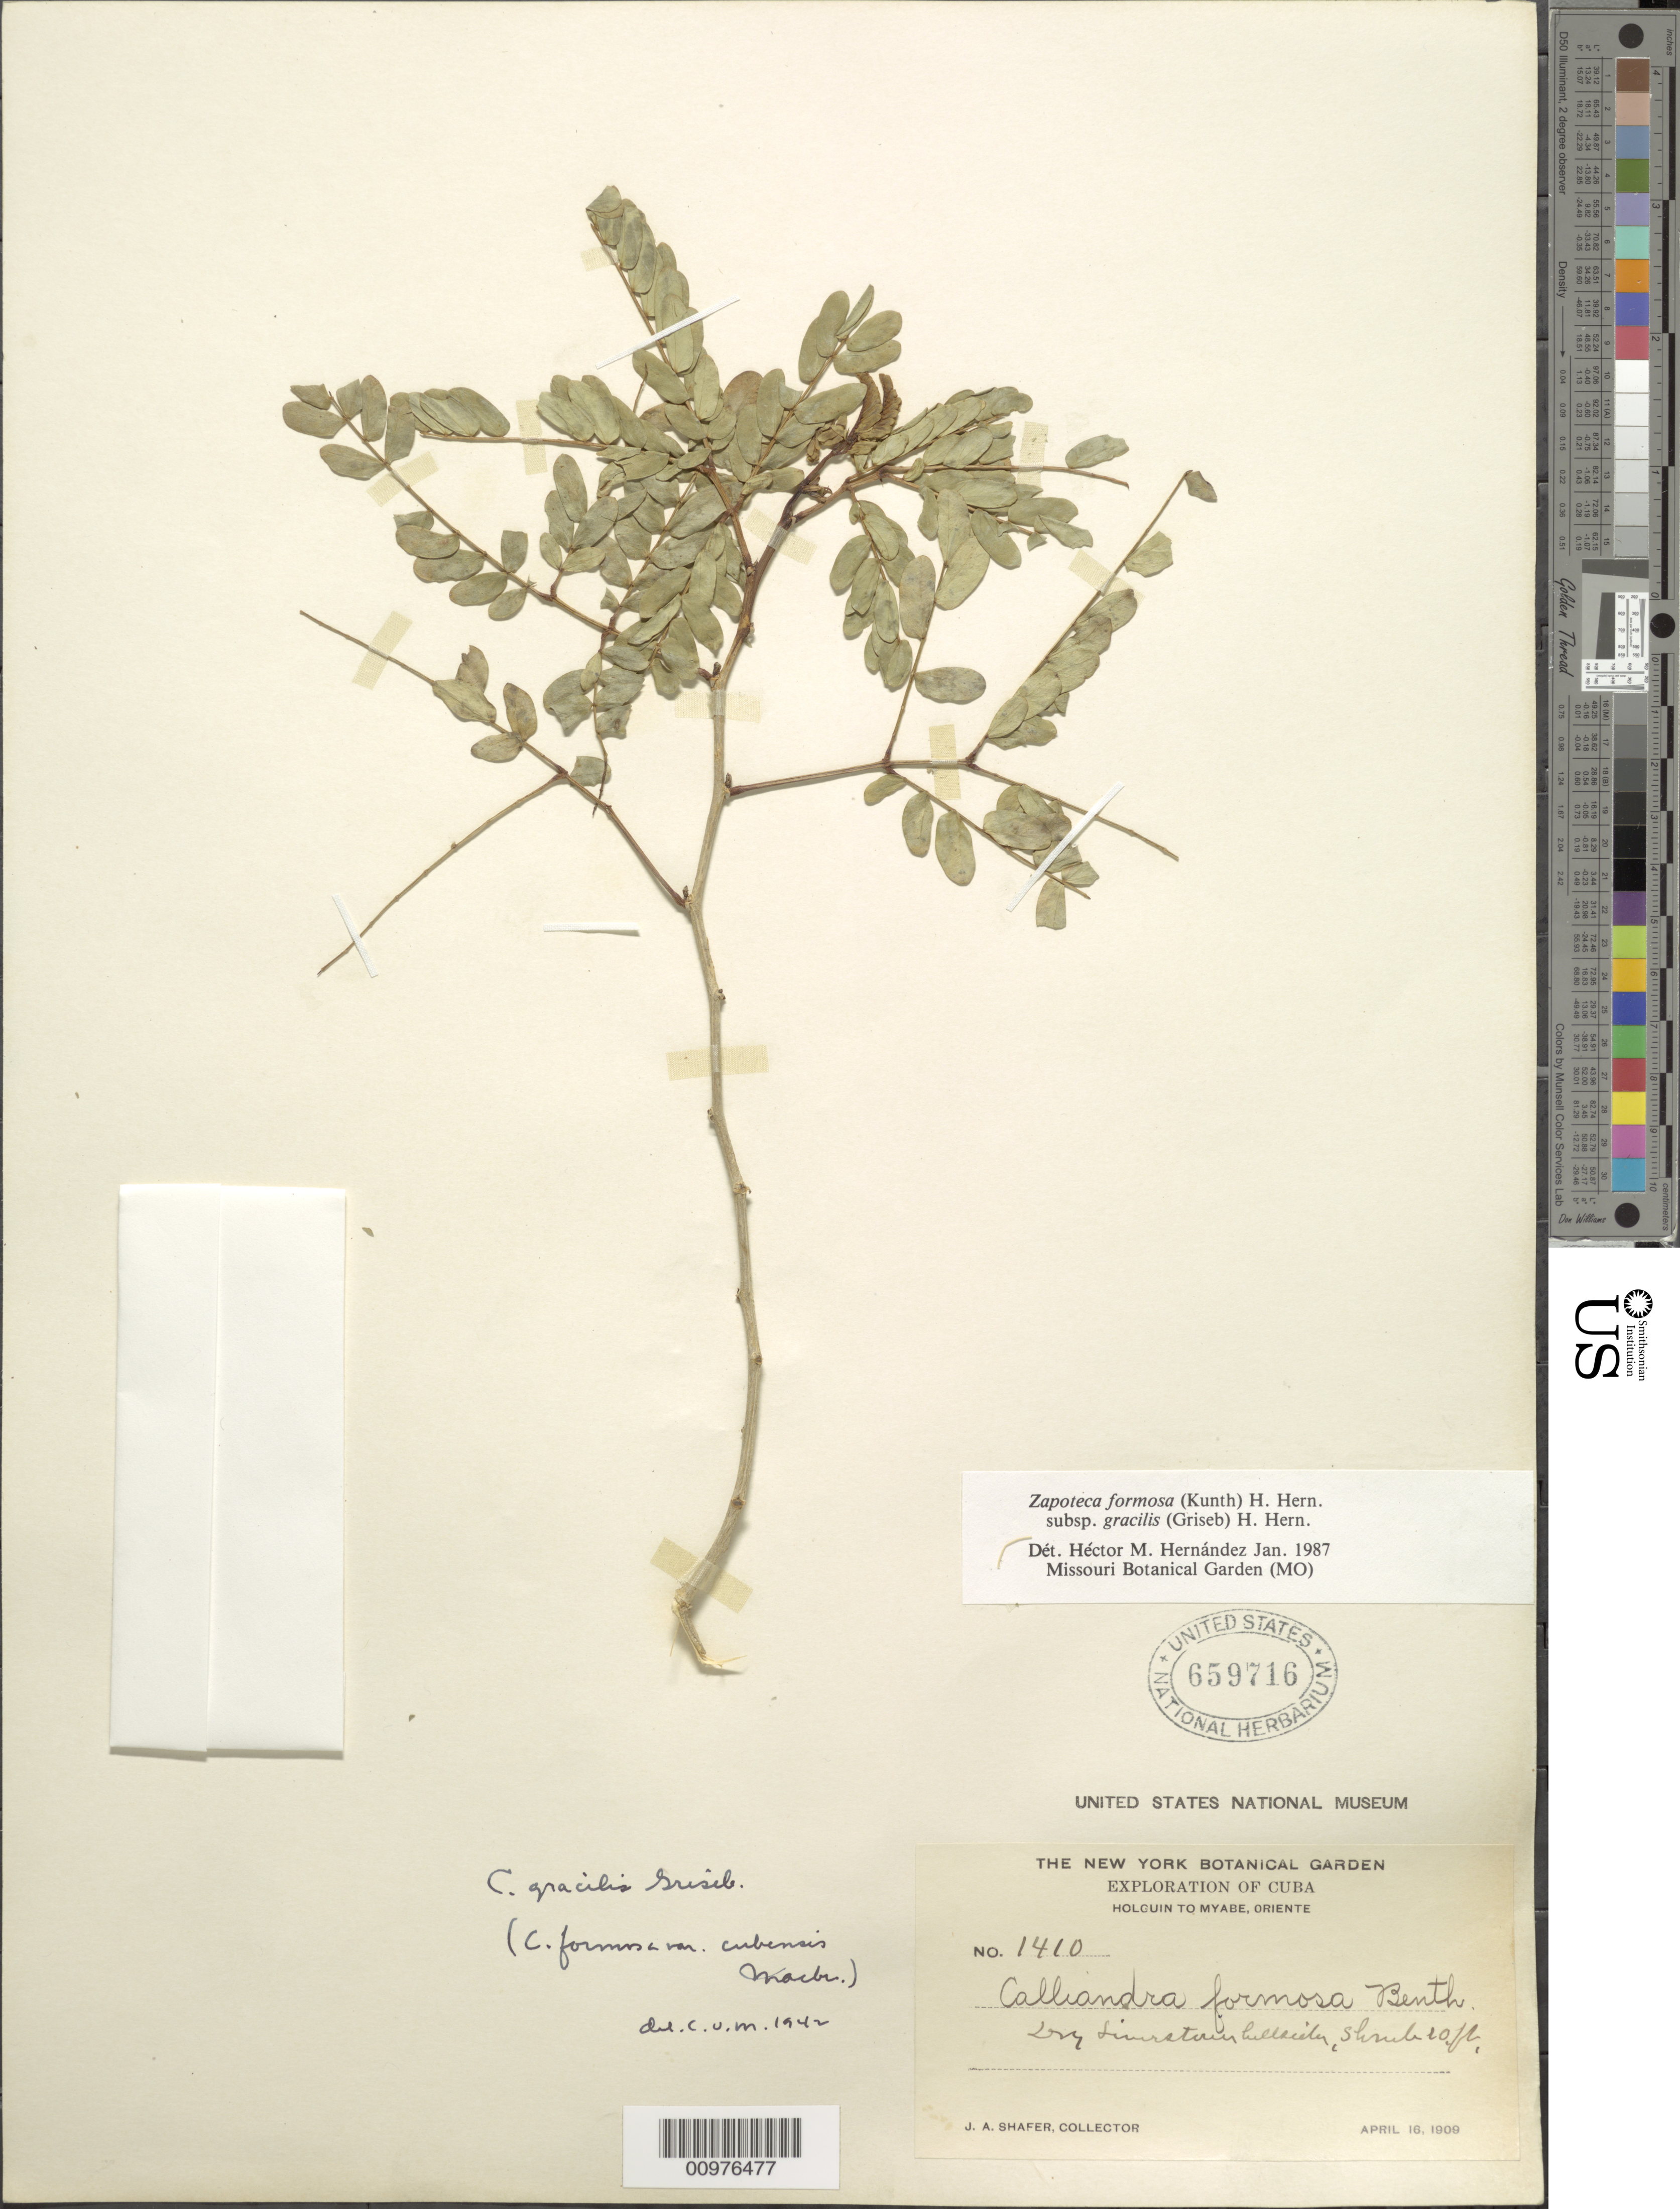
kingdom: Plantae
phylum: Tracheophyta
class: Magnoliopsida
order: Fabales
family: Fabaceae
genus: Zapoteca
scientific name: Zapoteca formosa subsp. gracilis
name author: (Griseb.) H.M. Hern.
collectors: J. A. Shafer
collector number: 1410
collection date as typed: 16 Apr 1909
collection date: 1909-04-16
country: Cuba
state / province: Oriente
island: Cuba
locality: Holguin to Myabe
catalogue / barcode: US 659716